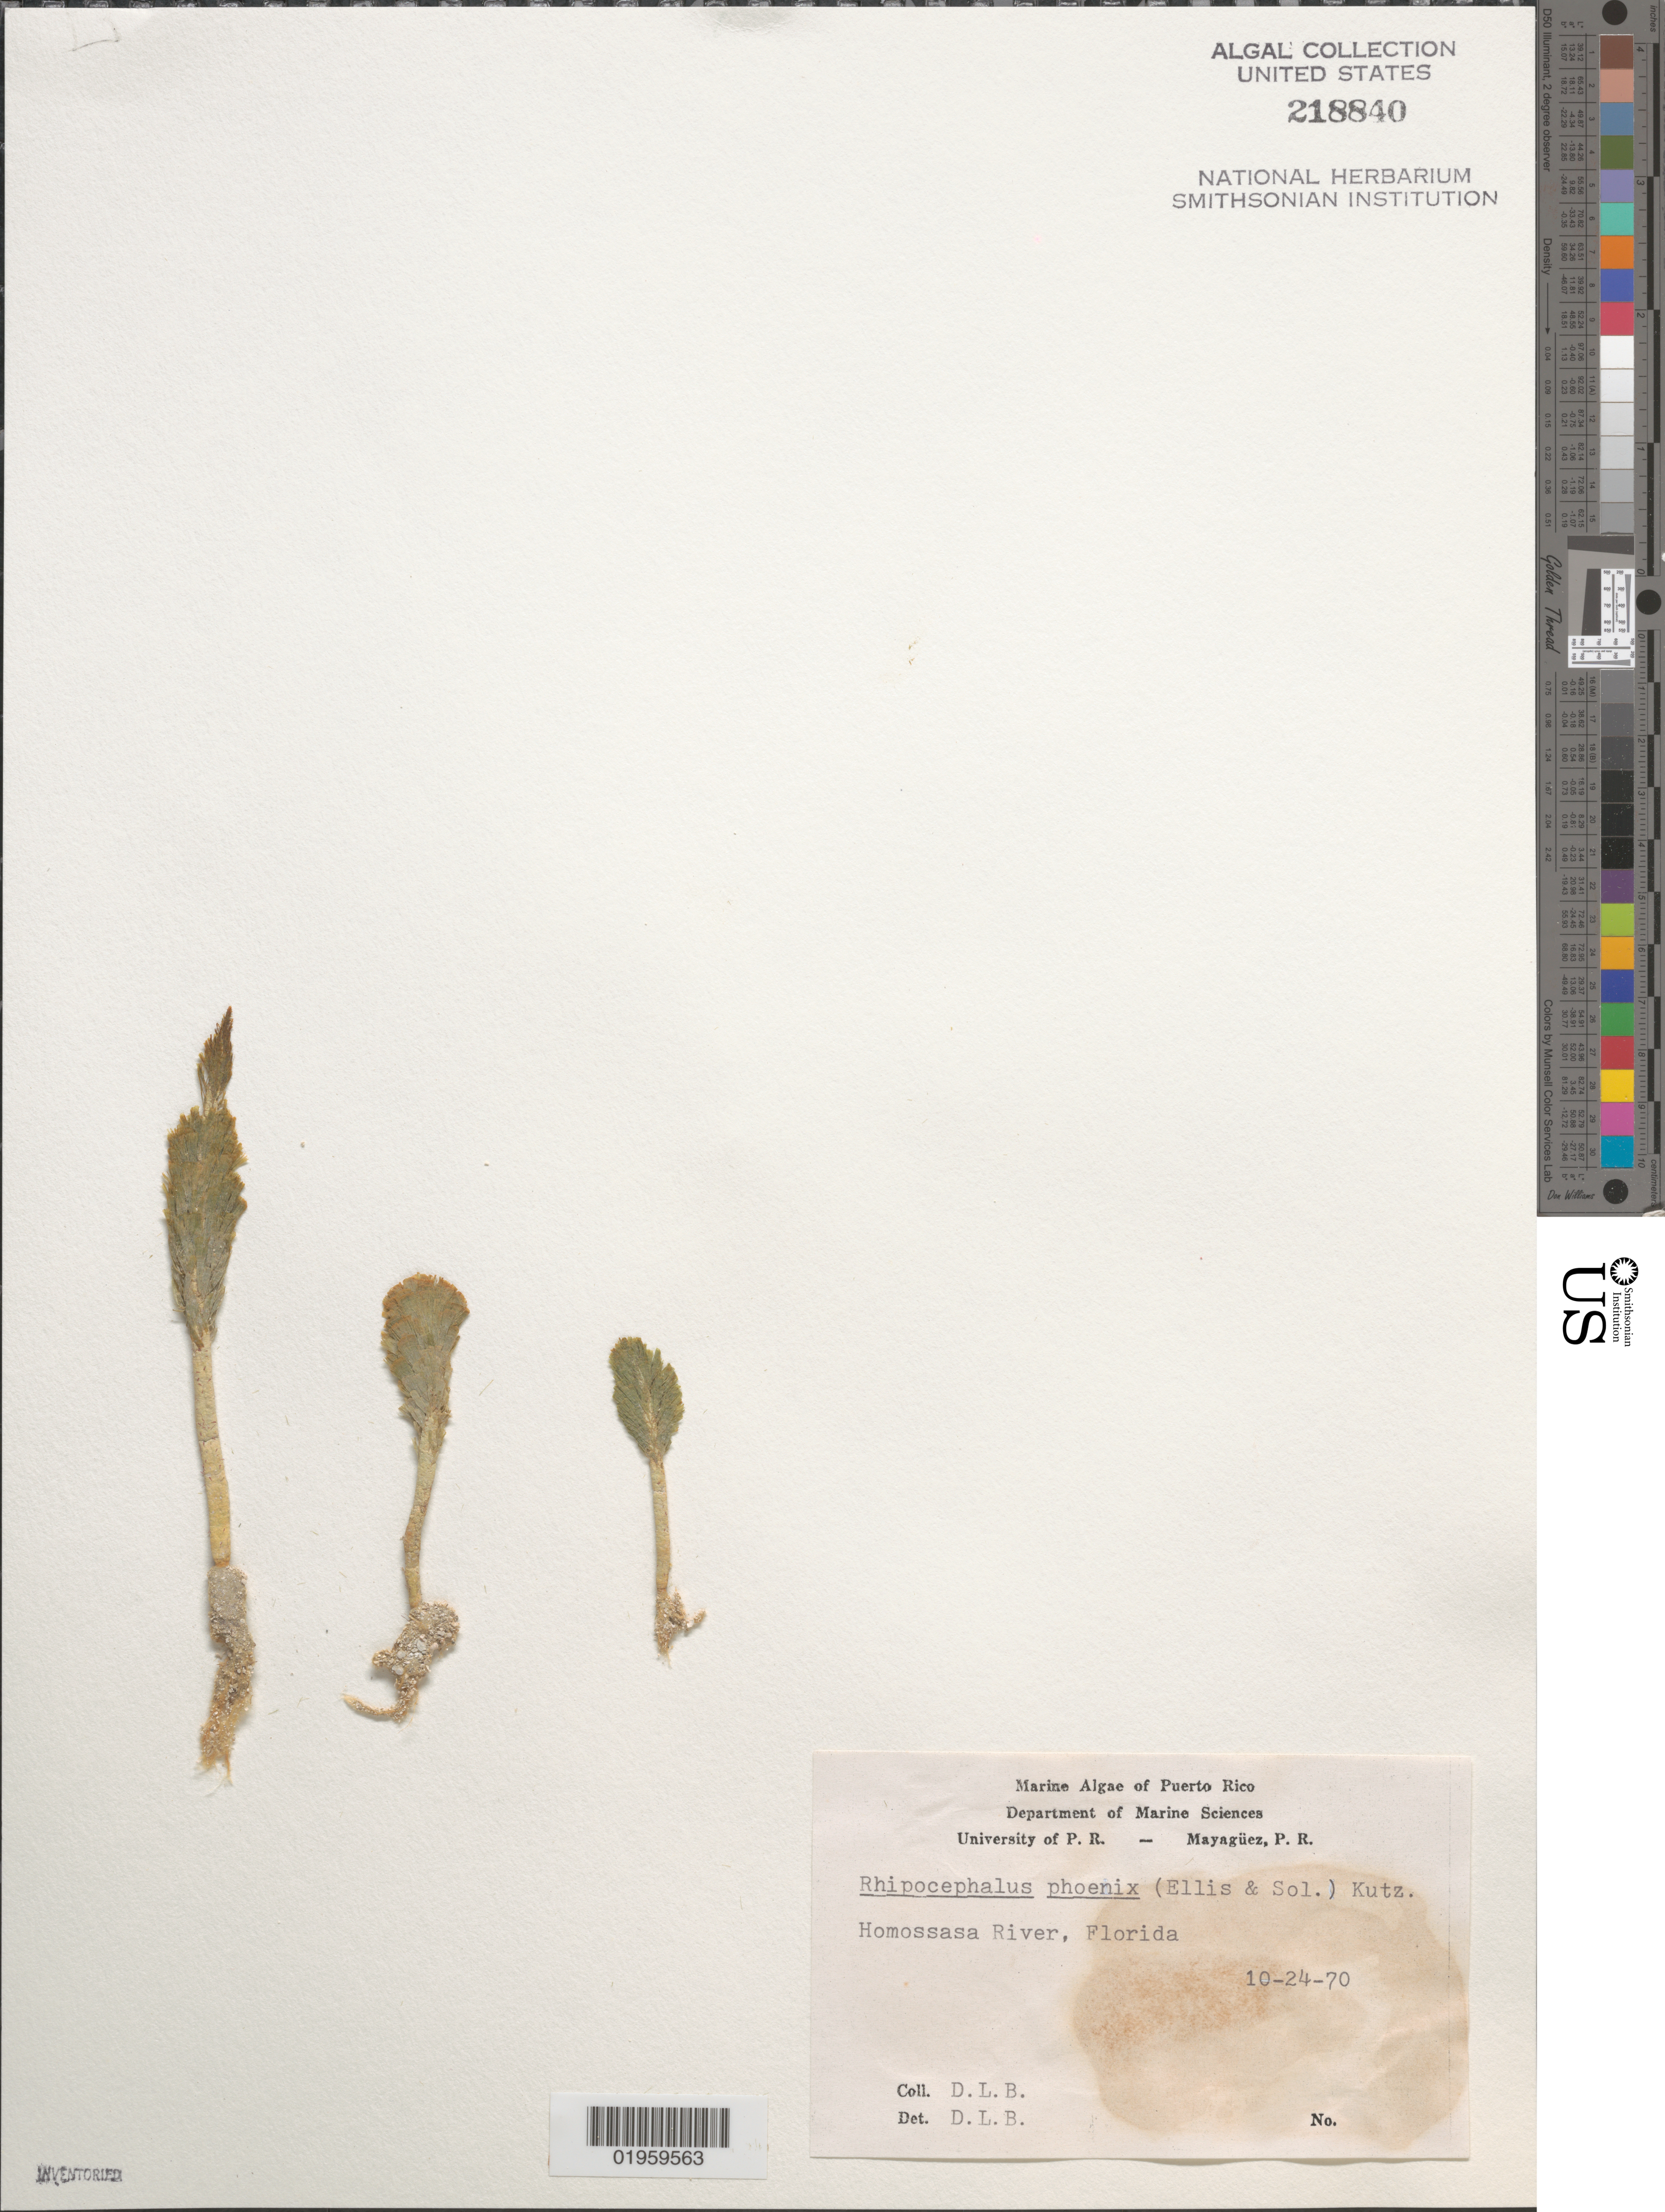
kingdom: Plantae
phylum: Chlorophyta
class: Ulvophyceae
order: Bryopsidales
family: Udoteaceae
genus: Rhipocephalus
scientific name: Rhipocephalus phoenix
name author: (J. Ellis & Sol.) Kütz.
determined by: Ballantine, D. L.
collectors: D.L. Ballantine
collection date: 1970-10-24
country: United States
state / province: Florida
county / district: Citrus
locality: Homossasa River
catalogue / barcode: US 218840